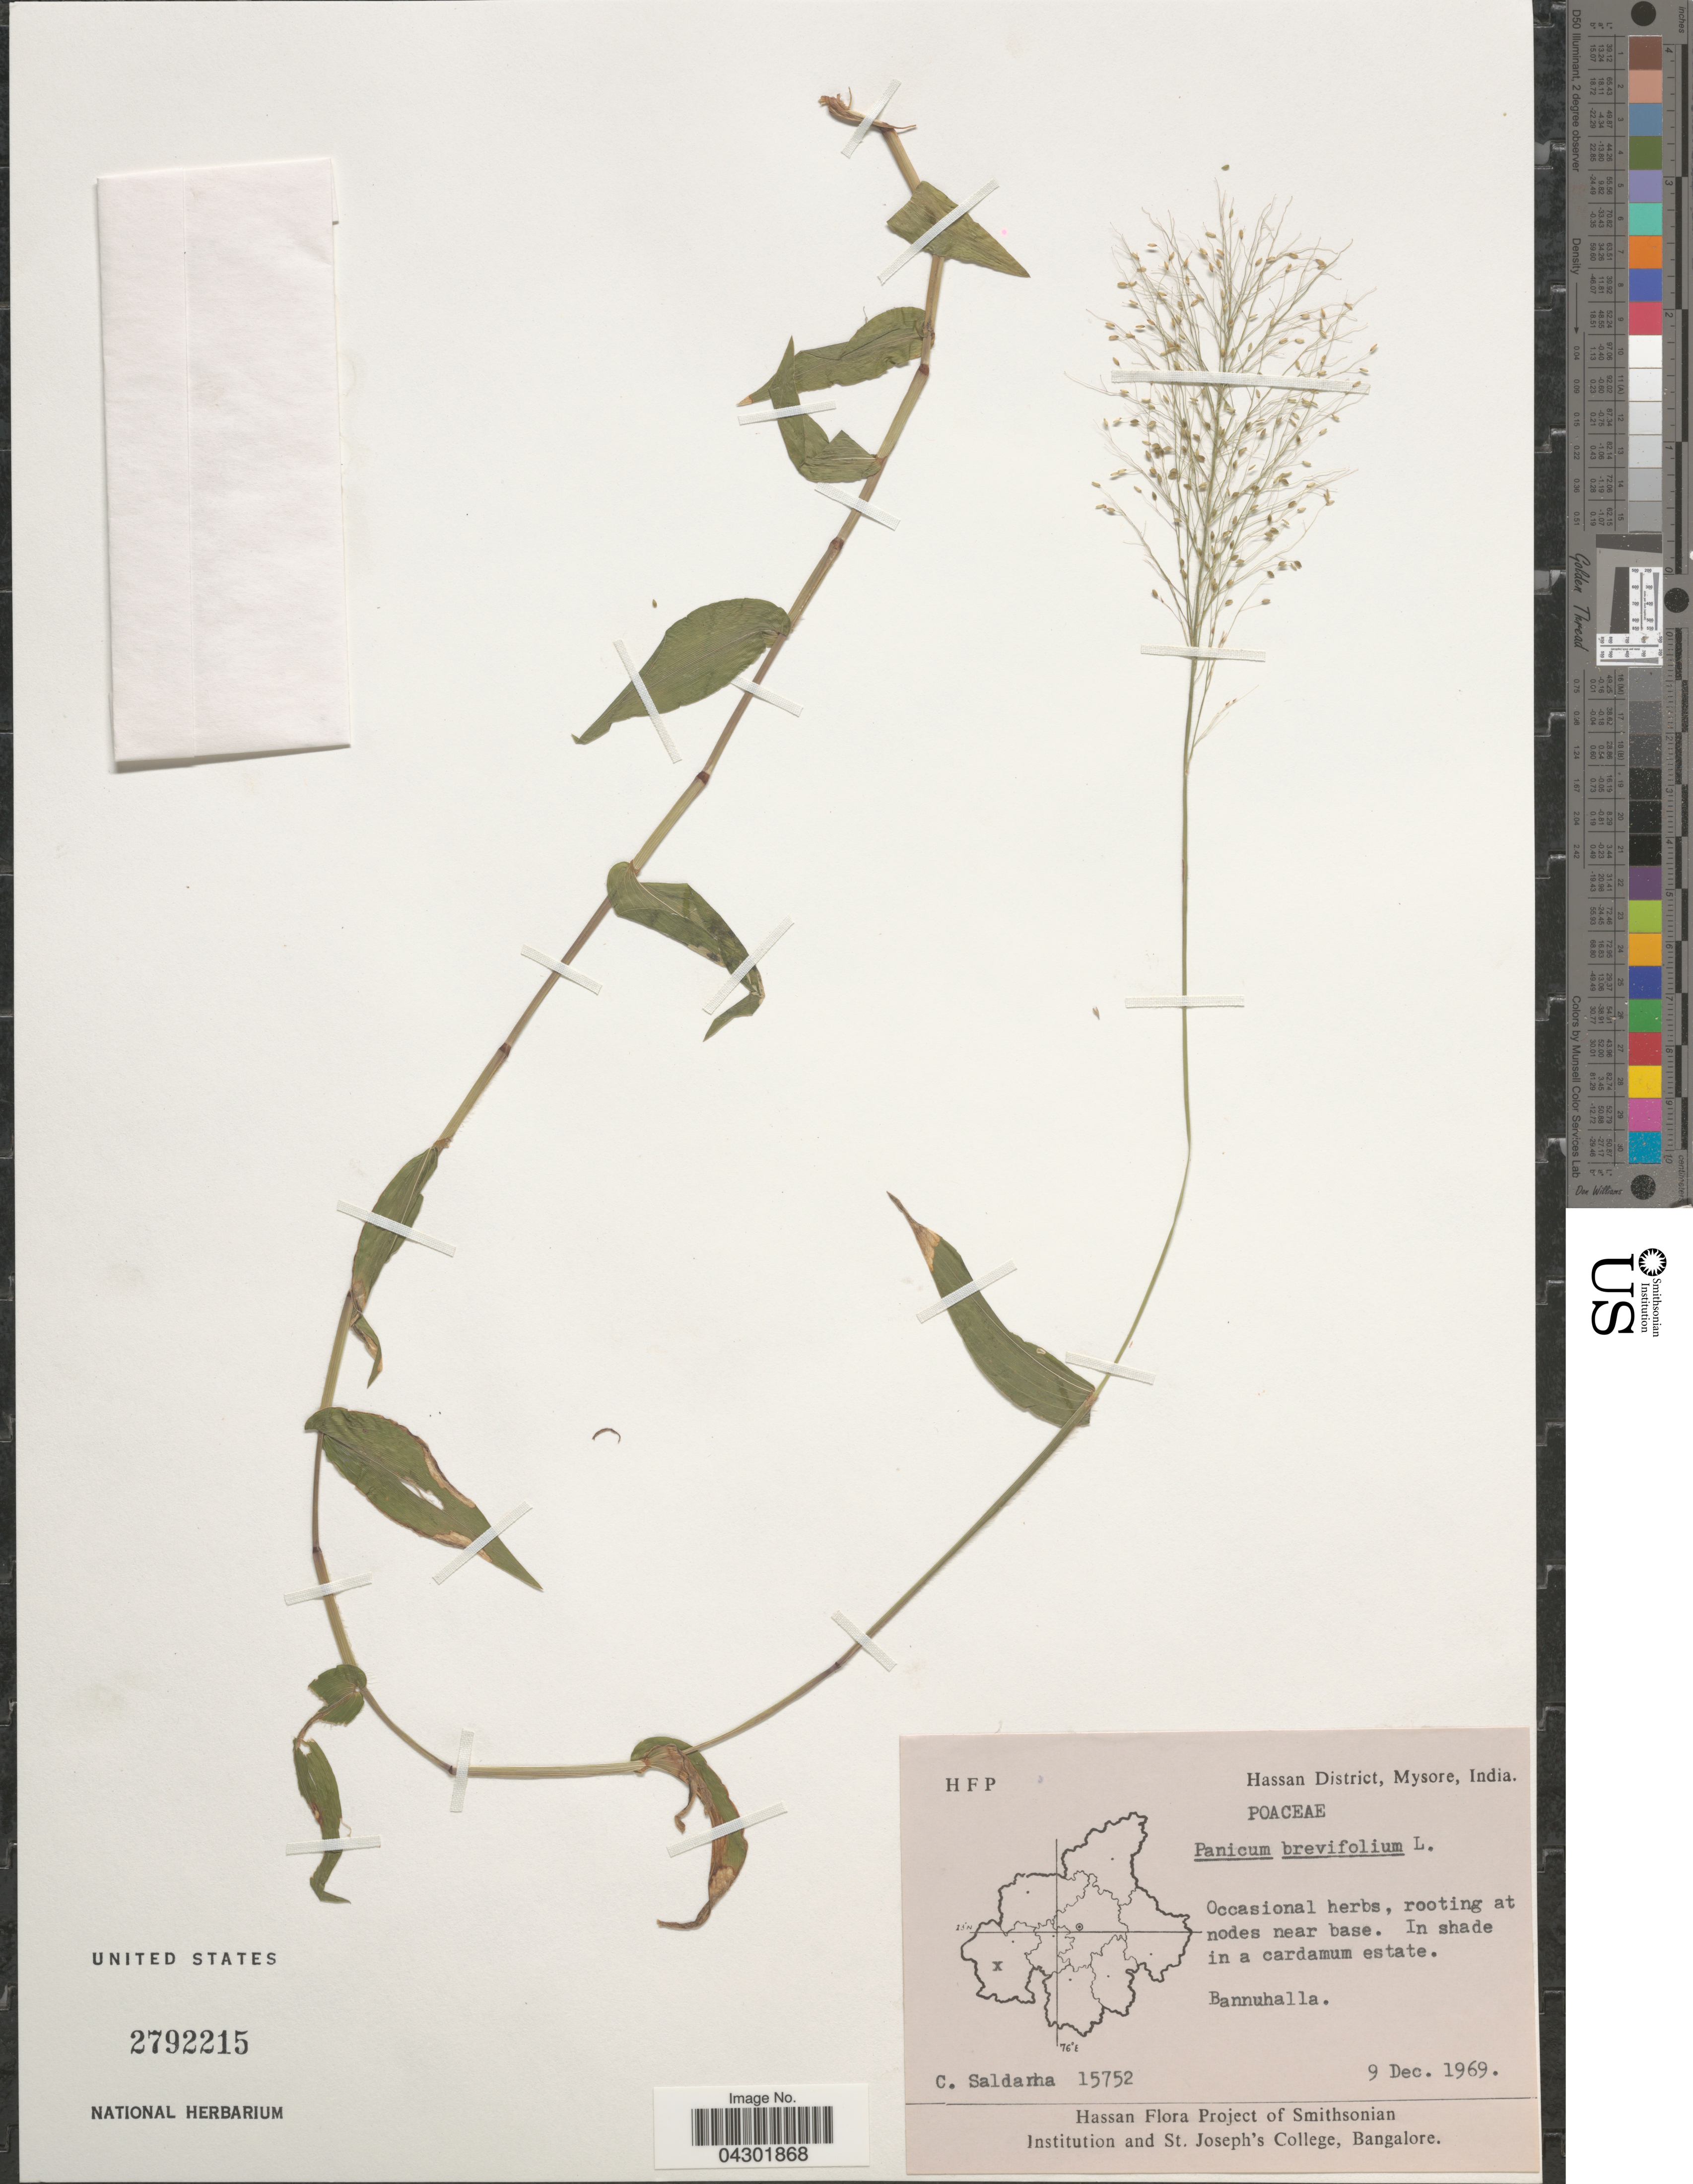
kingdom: Plantae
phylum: Tracheophyta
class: Liliopsida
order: Poales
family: Poaceae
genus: Panicum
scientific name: Panicum brevifolium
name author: L.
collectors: C. Saldanha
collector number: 15752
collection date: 1969-12-09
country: India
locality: Hassan District, Mysore. Bannuhalla.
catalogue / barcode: US 2792215